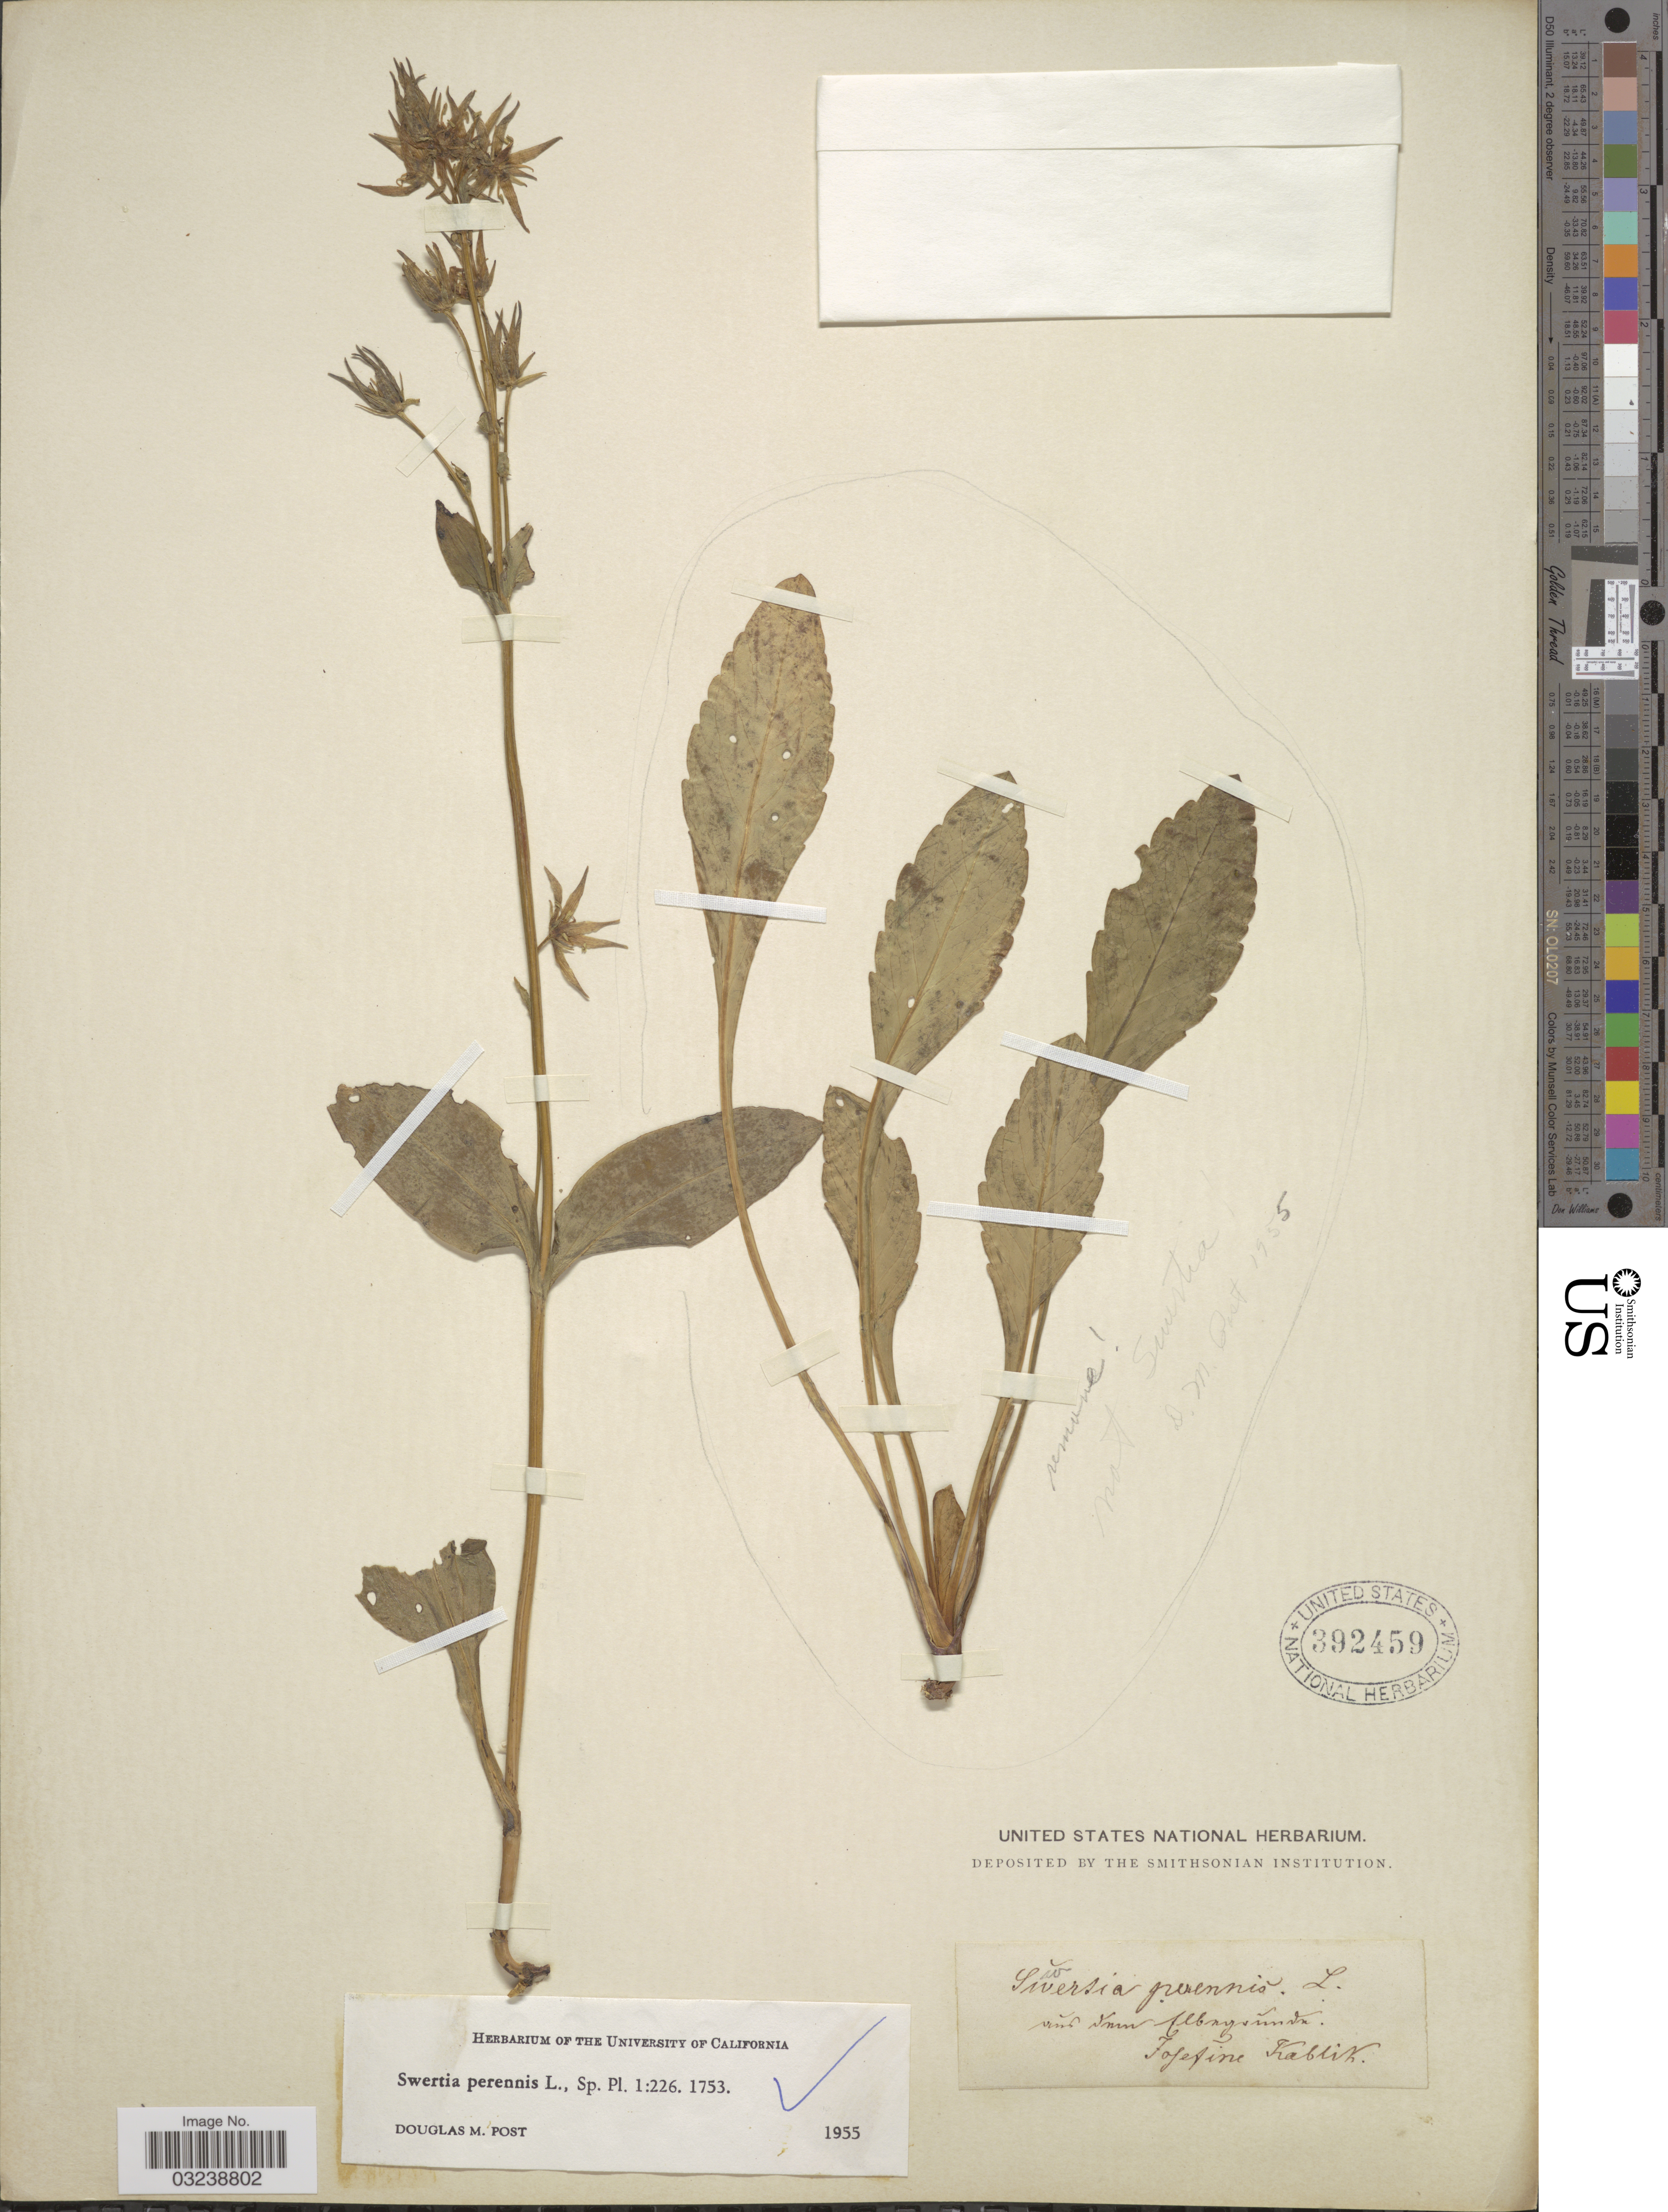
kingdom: Plantae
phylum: Tracheophyta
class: Magnoliopsida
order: Gentianales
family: Gentianaceae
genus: Swertia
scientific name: Swertia perennis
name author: L.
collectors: ex herb. United States National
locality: Fofefine Kablik. [interpreted]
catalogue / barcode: US 392459